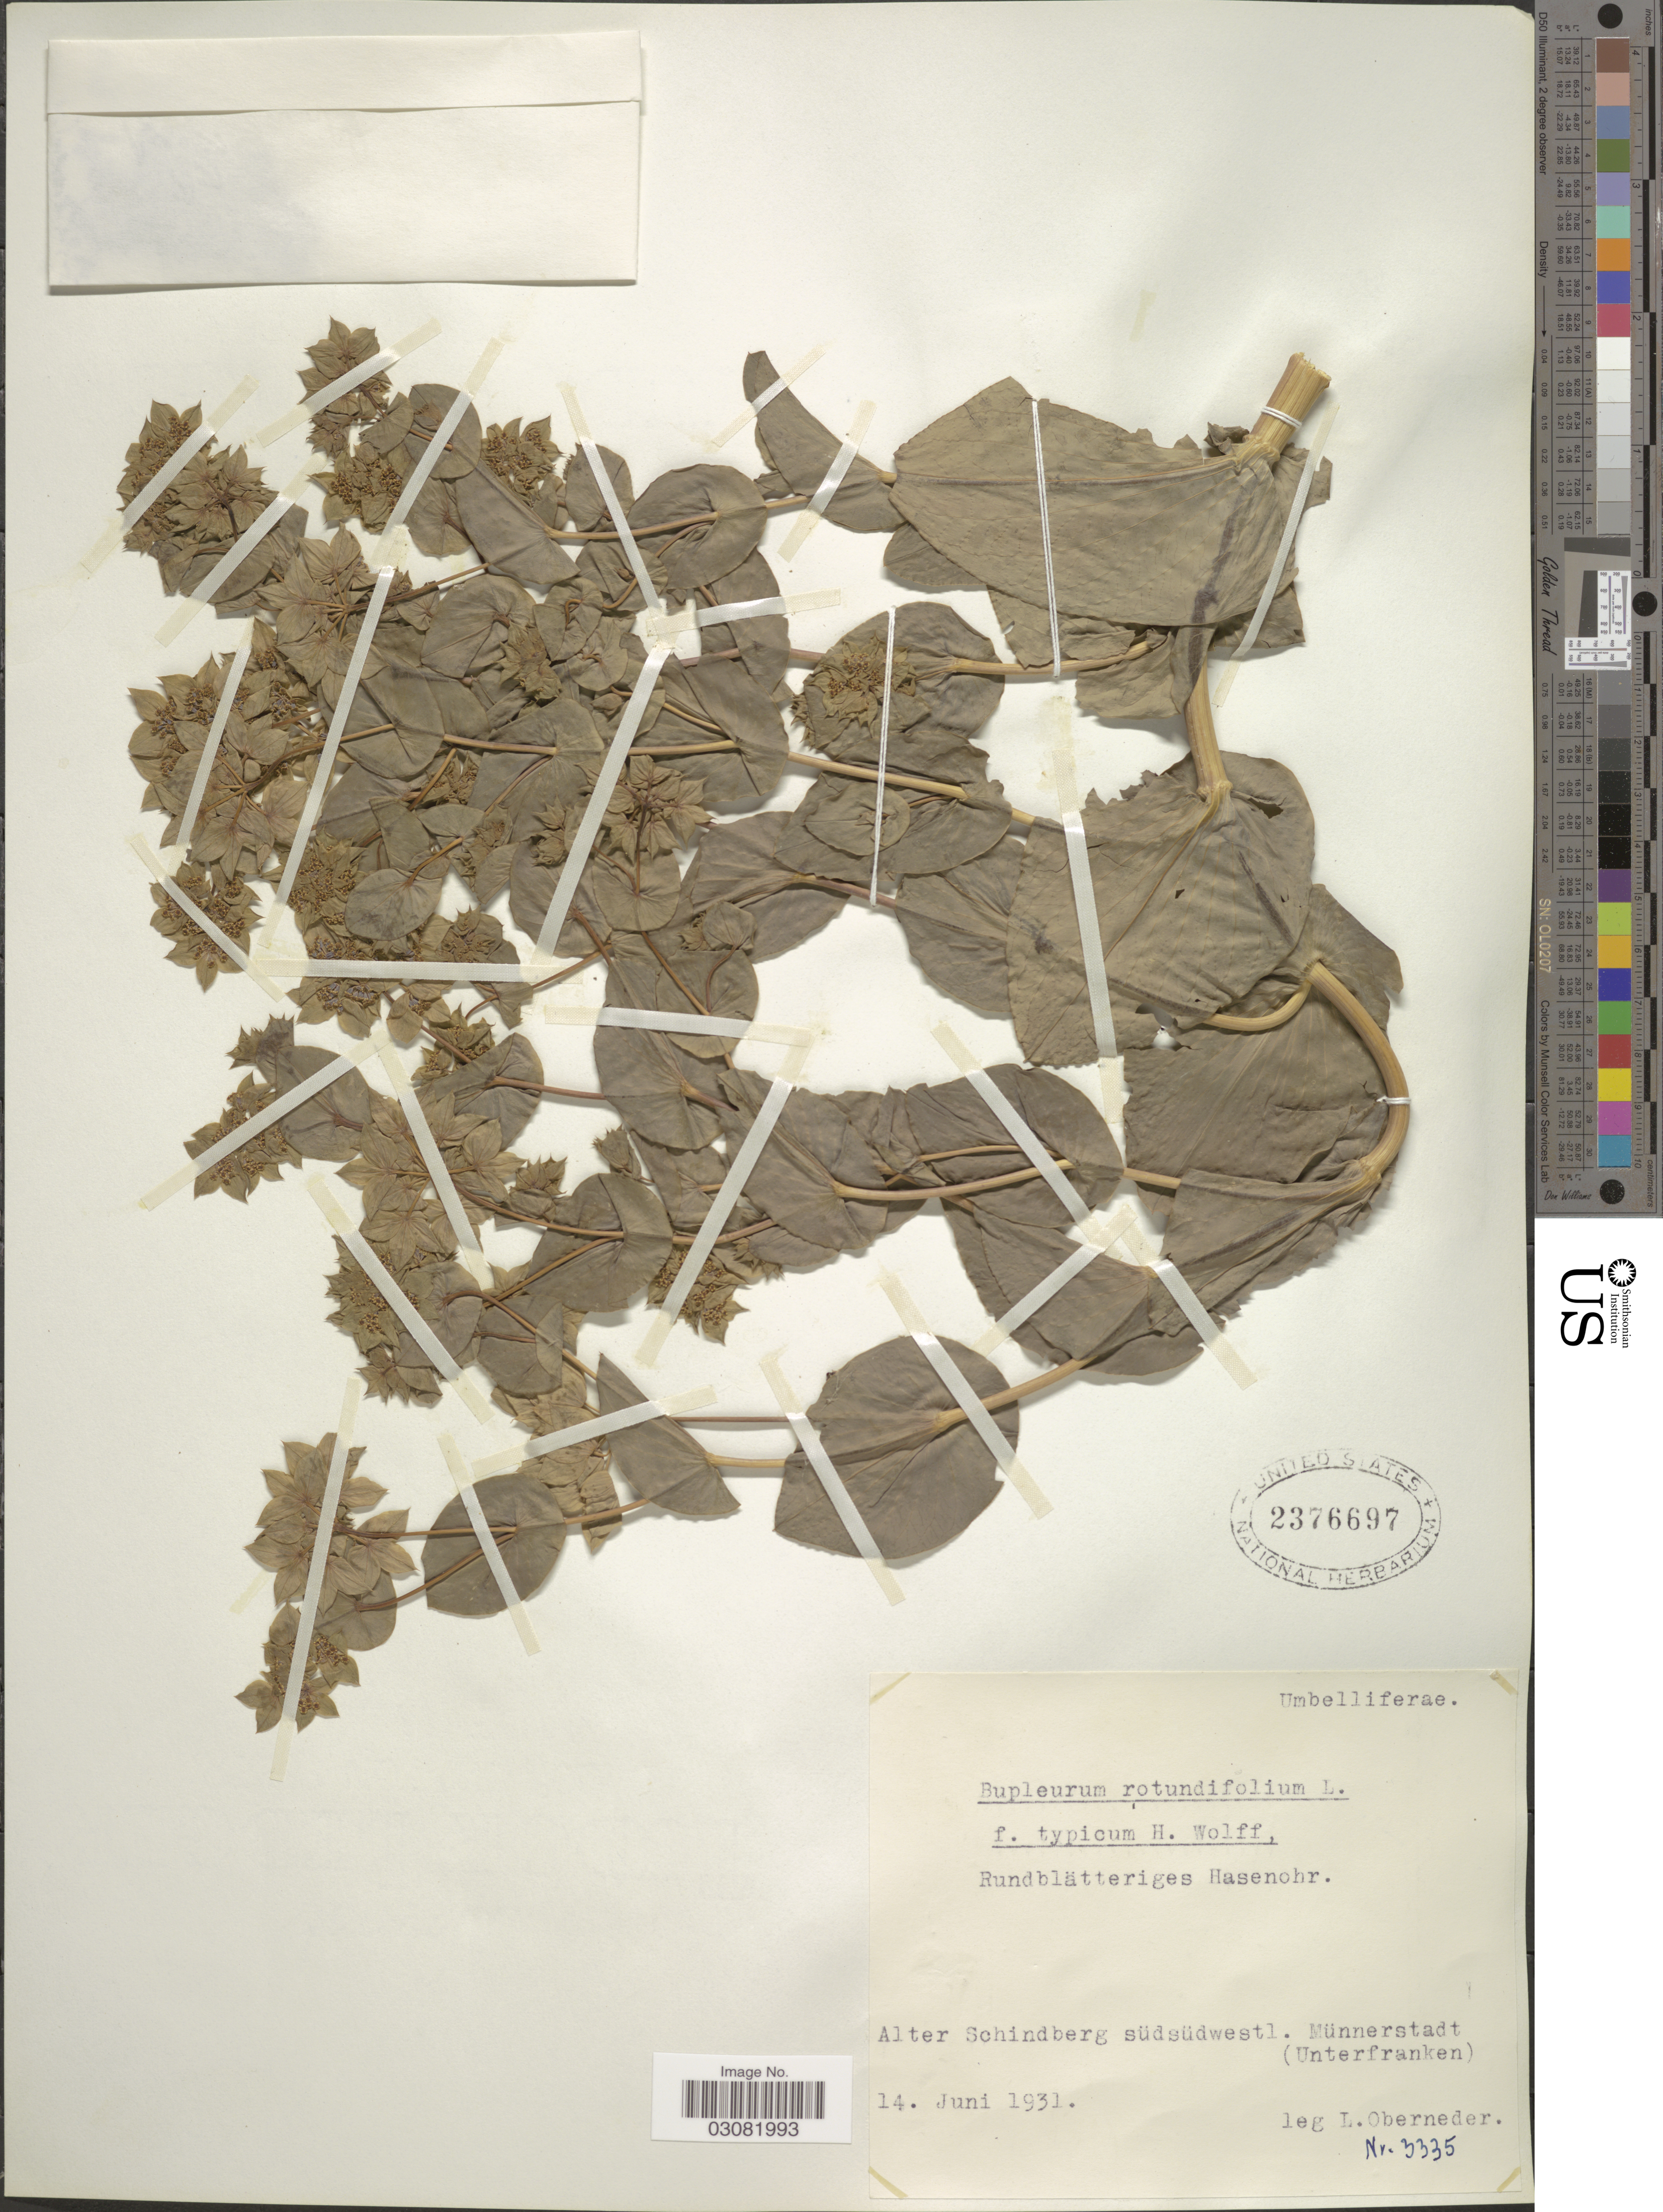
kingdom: Plantae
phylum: Tracheophyta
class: Magnoliopsida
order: Apiales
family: Apiaceae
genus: Bupleurum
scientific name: Bupleurum rotundifolium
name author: L.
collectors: L. Oberneder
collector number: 3335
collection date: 1931-06-14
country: Germany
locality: Alter Schindberg südsüdwestl. Münnerstadt (Unterfranken).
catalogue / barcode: US 2376697